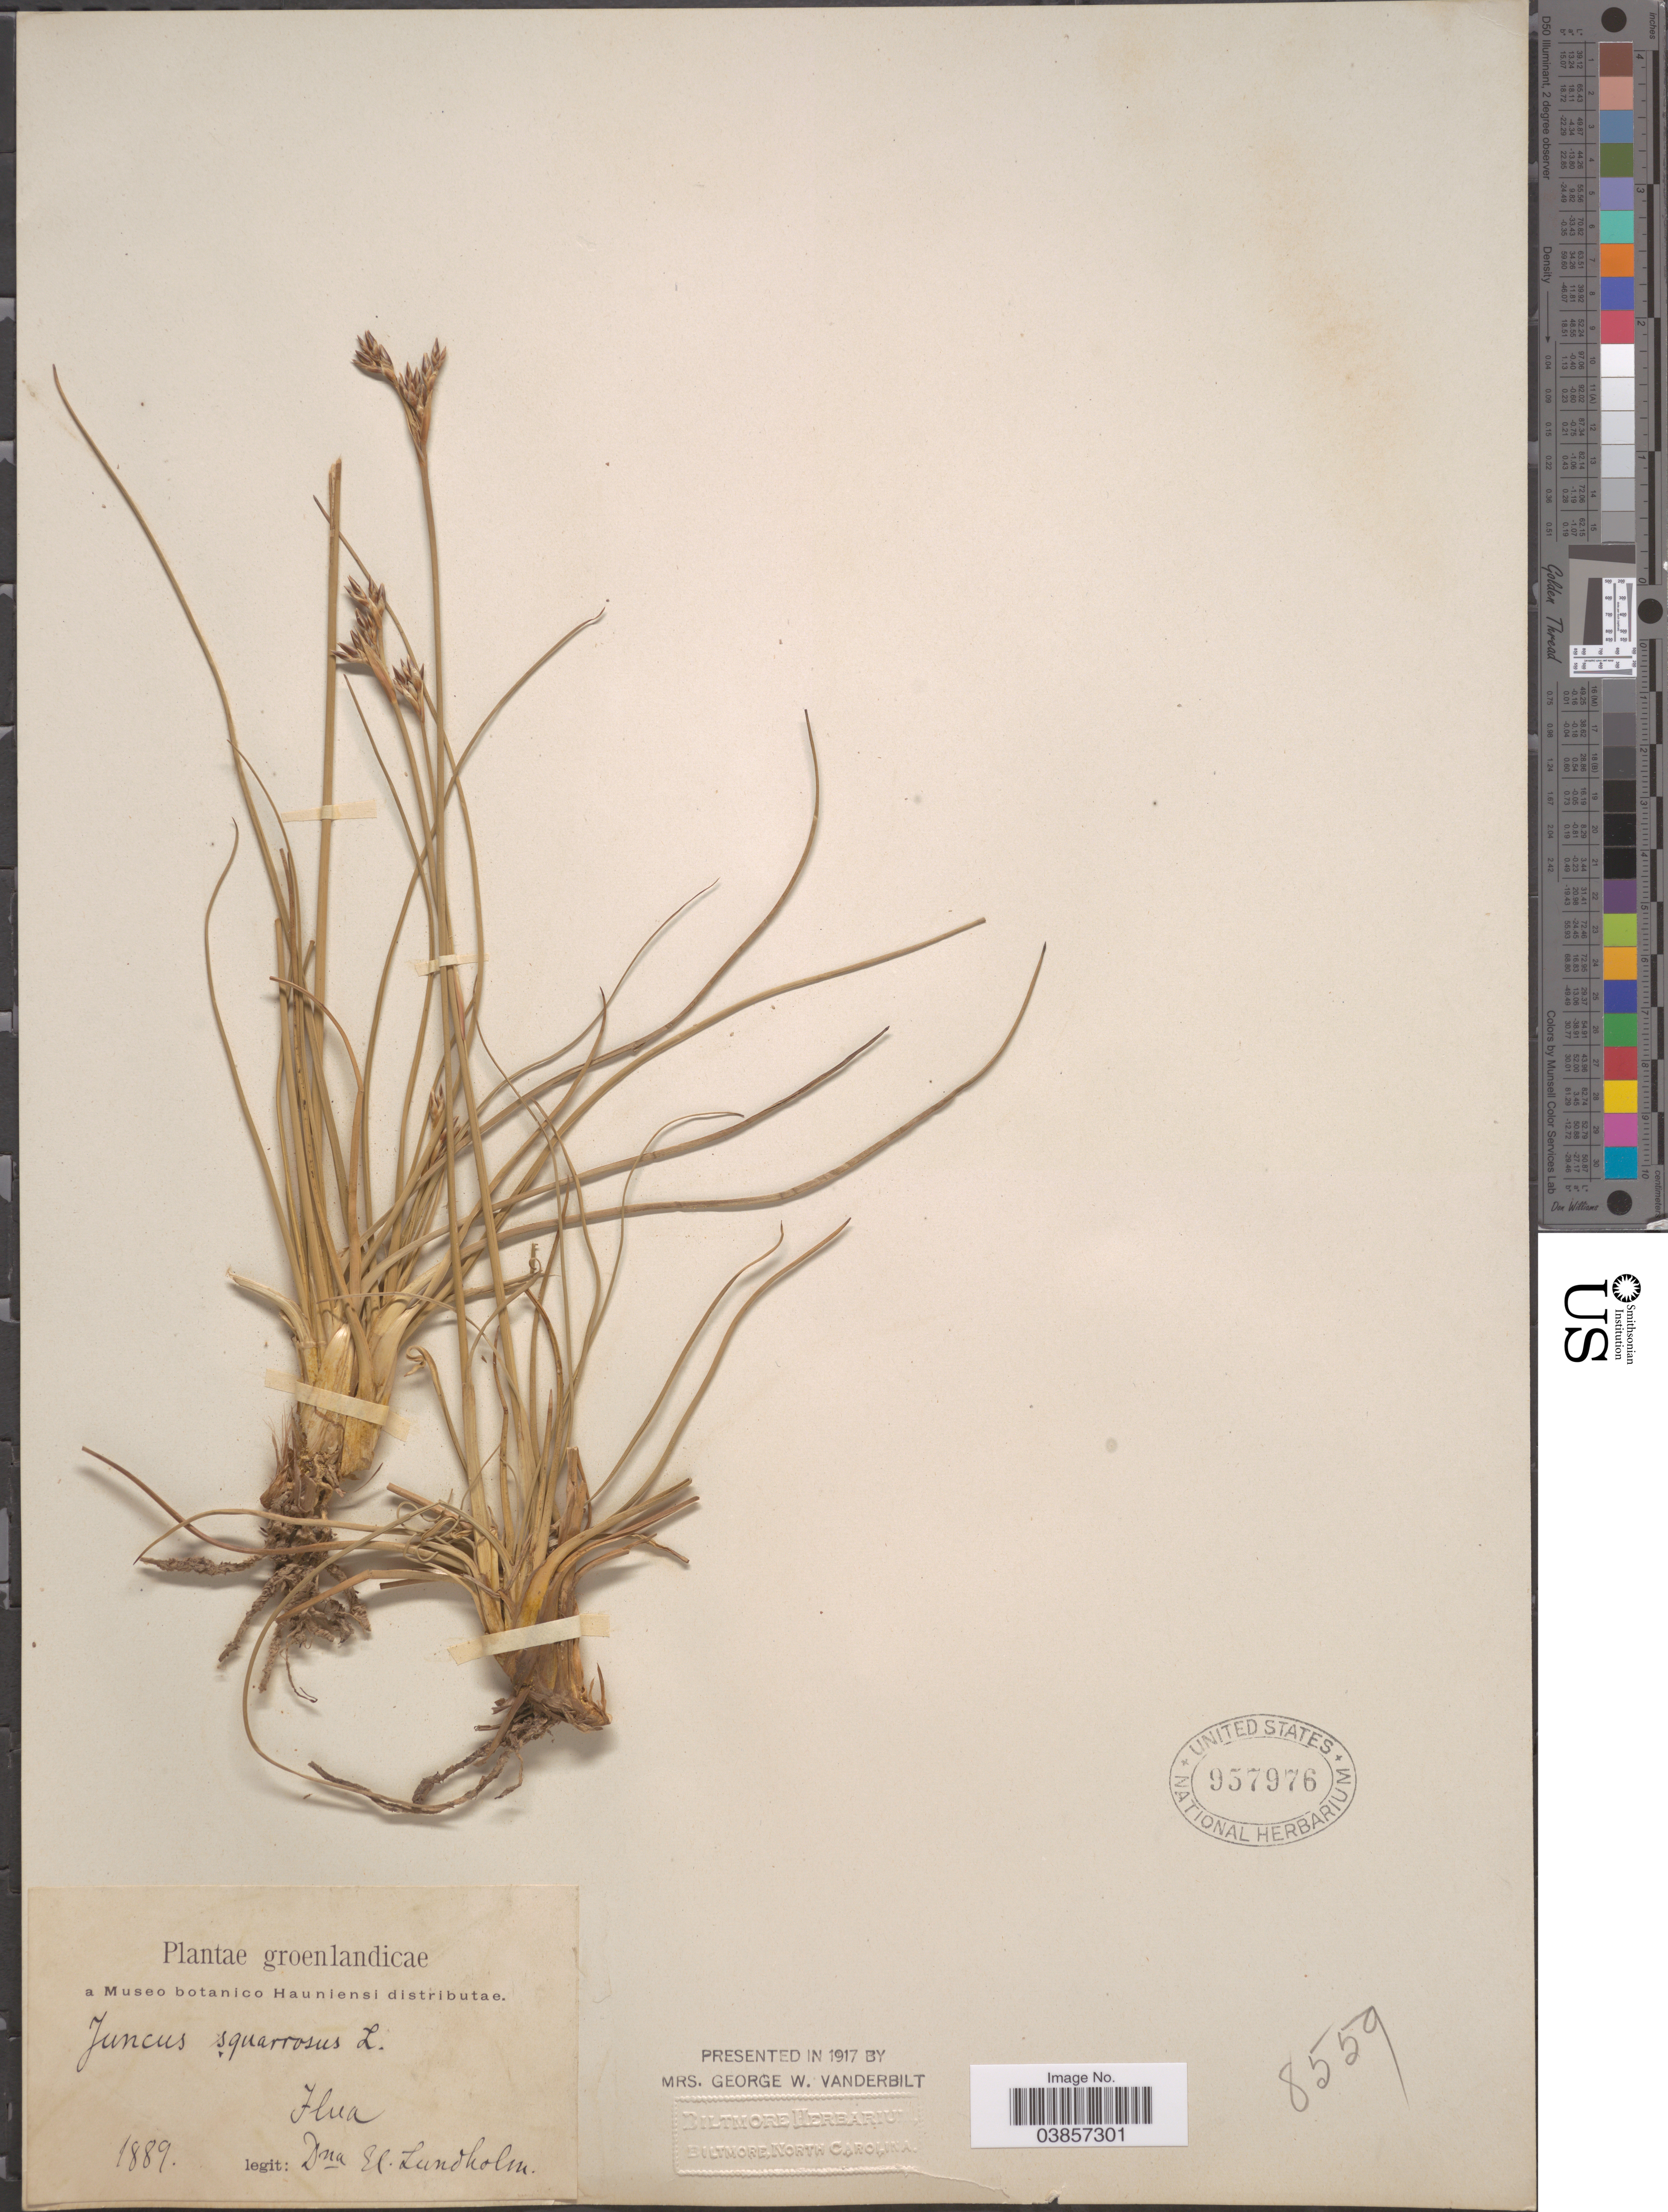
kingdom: Plantae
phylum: Tracheophyta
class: Liliopsida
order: Poales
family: Juncaceae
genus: Juncus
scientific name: Juncus squarrosus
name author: L.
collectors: D. Lundholm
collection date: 1889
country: Greenland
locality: Flua.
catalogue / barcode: US 957976